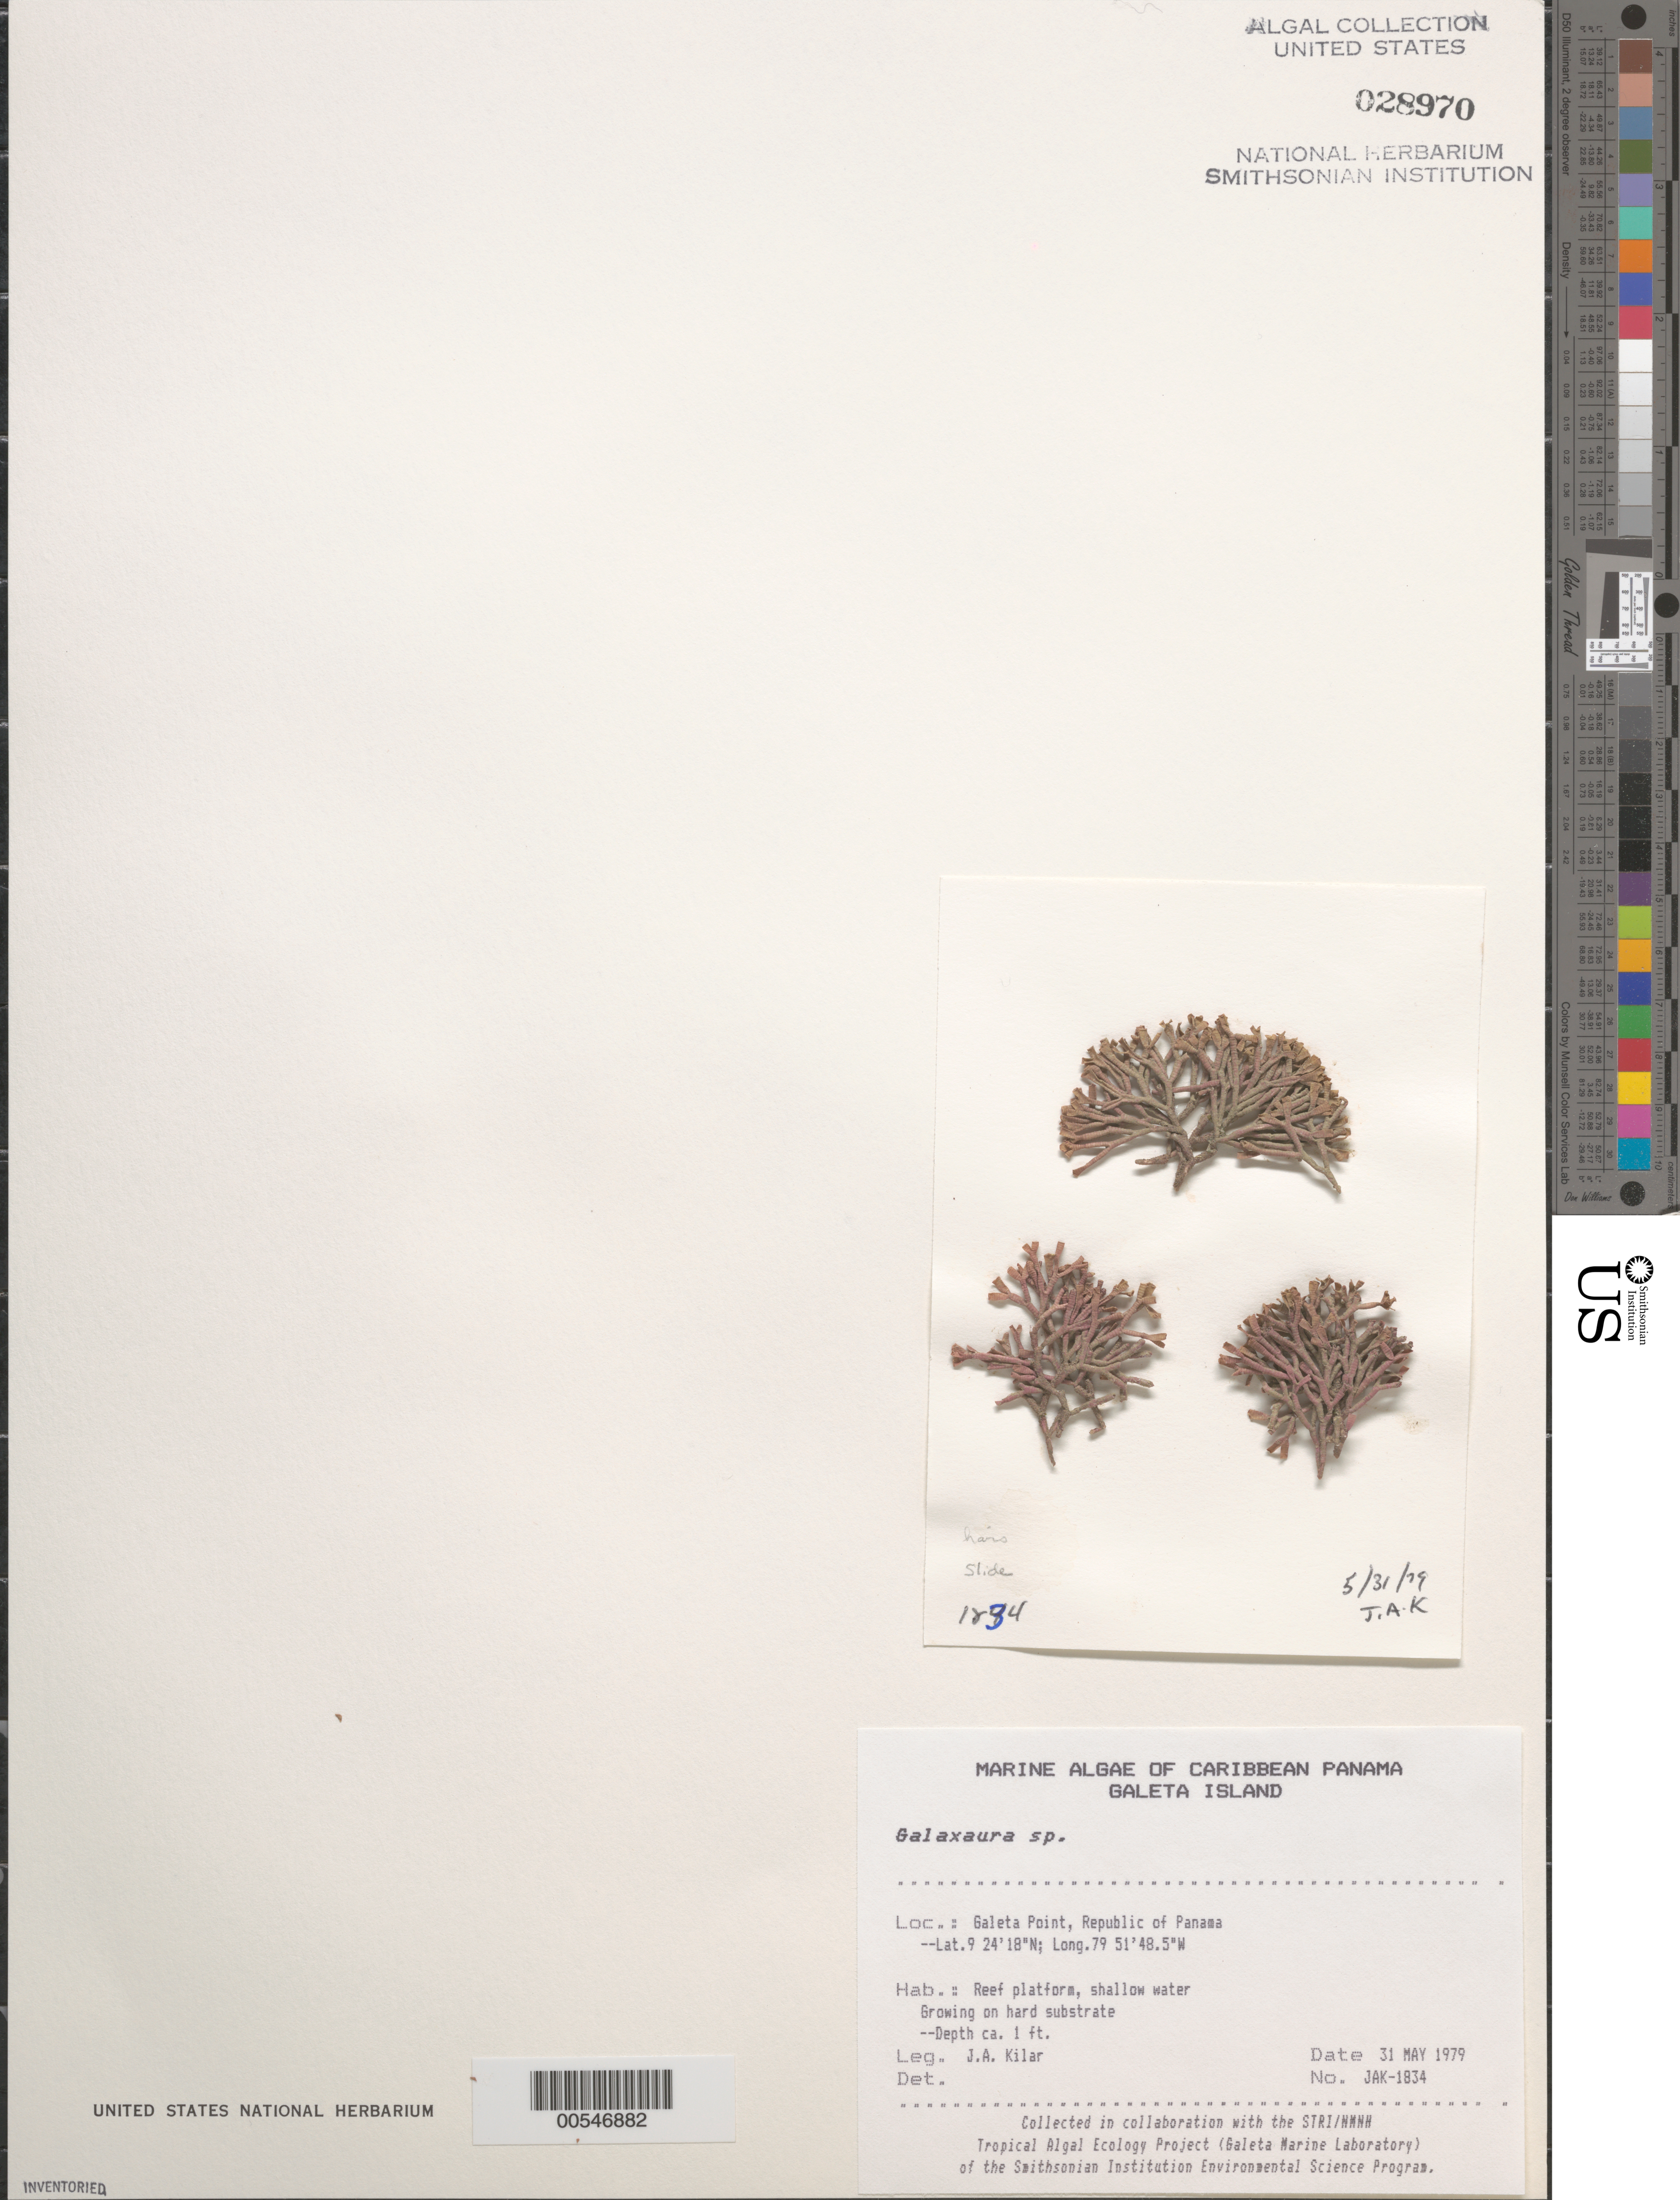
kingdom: Plantae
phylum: Rhodophyta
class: Florideophyceae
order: Nemaliales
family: Galaxauraceae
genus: Galaxaura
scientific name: Galaxaura sp.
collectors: J. A. Kilar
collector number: JAK-1834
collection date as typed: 31 May 1979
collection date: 1979-05-31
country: Panama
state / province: Colón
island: Galeta Island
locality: Galeta Point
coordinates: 9 24' 18" N, 79 51' 48.5" W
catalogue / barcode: US 28970